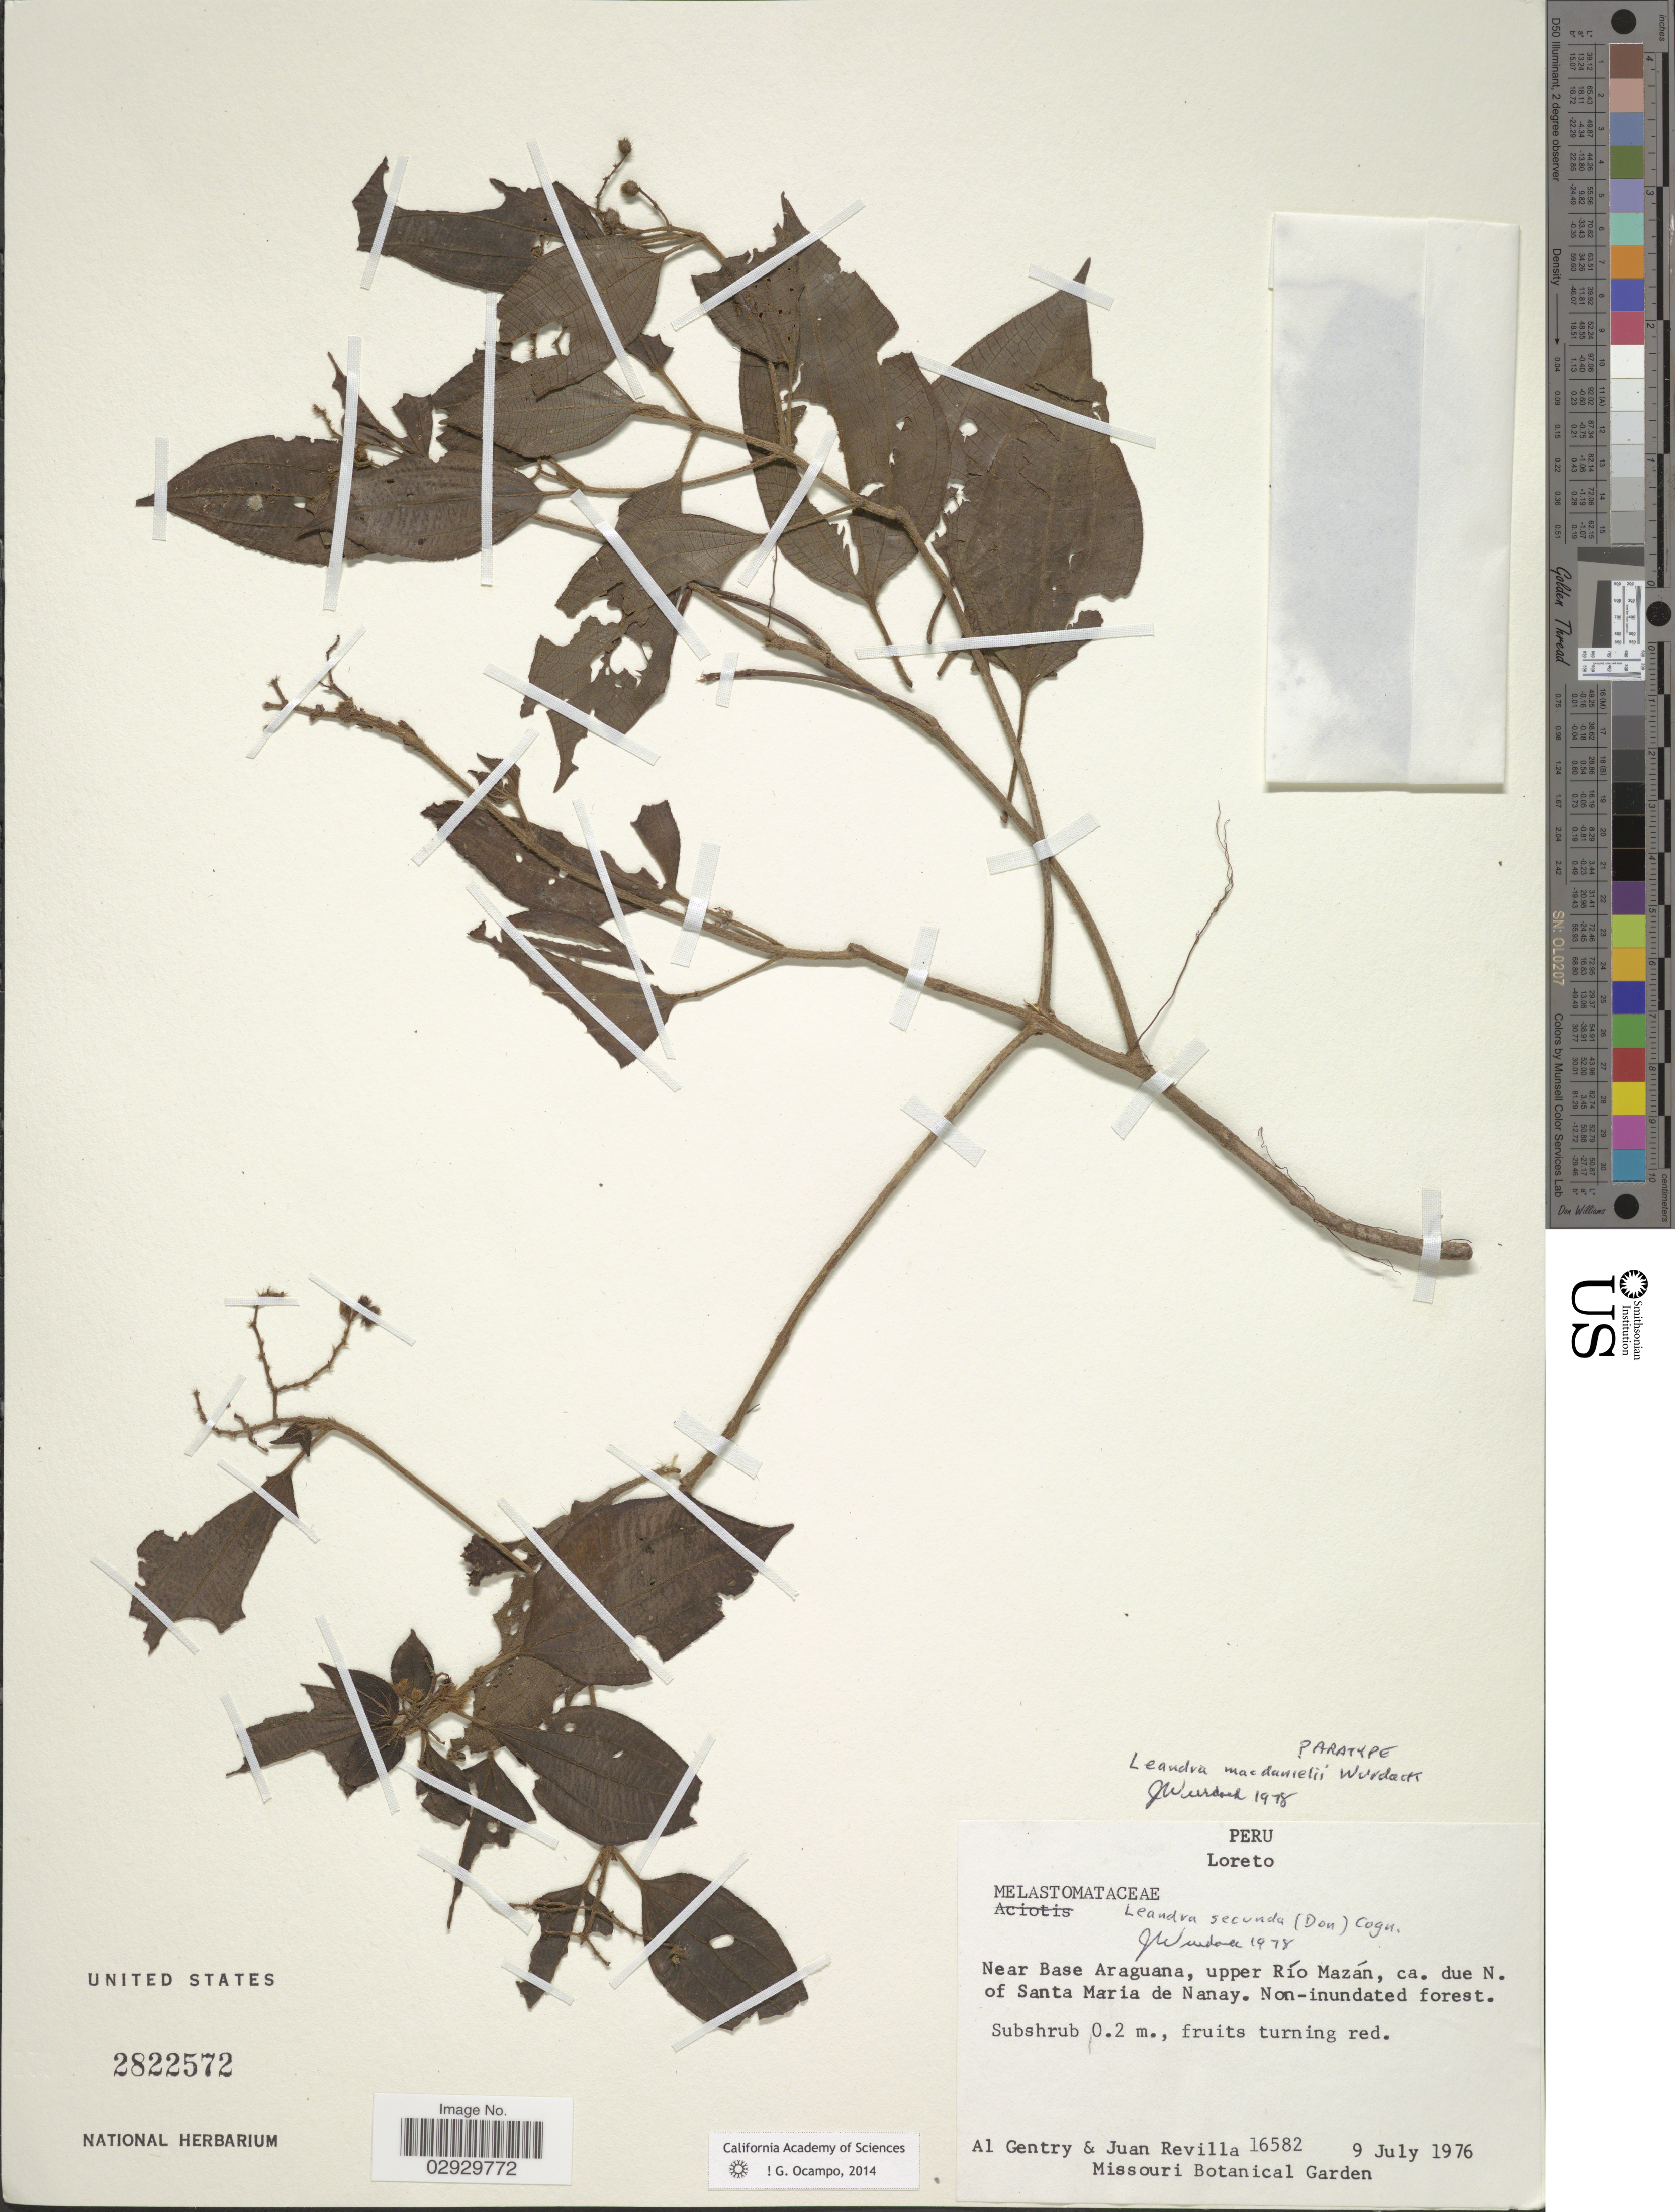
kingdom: Plantae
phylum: Tracheophyta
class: Magnoliopsida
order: Myrtales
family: Melastomataceae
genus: Leandra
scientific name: Leandra macdanielii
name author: Wurdack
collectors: A. H. Gentry & J. Revilla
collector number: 16582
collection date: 1976-07-09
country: Peru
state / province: Loreto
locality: Near Base Araguana, upper Río Mazán, ca. due N. of Santa Maria de Nanay.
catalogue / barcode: US 2822572